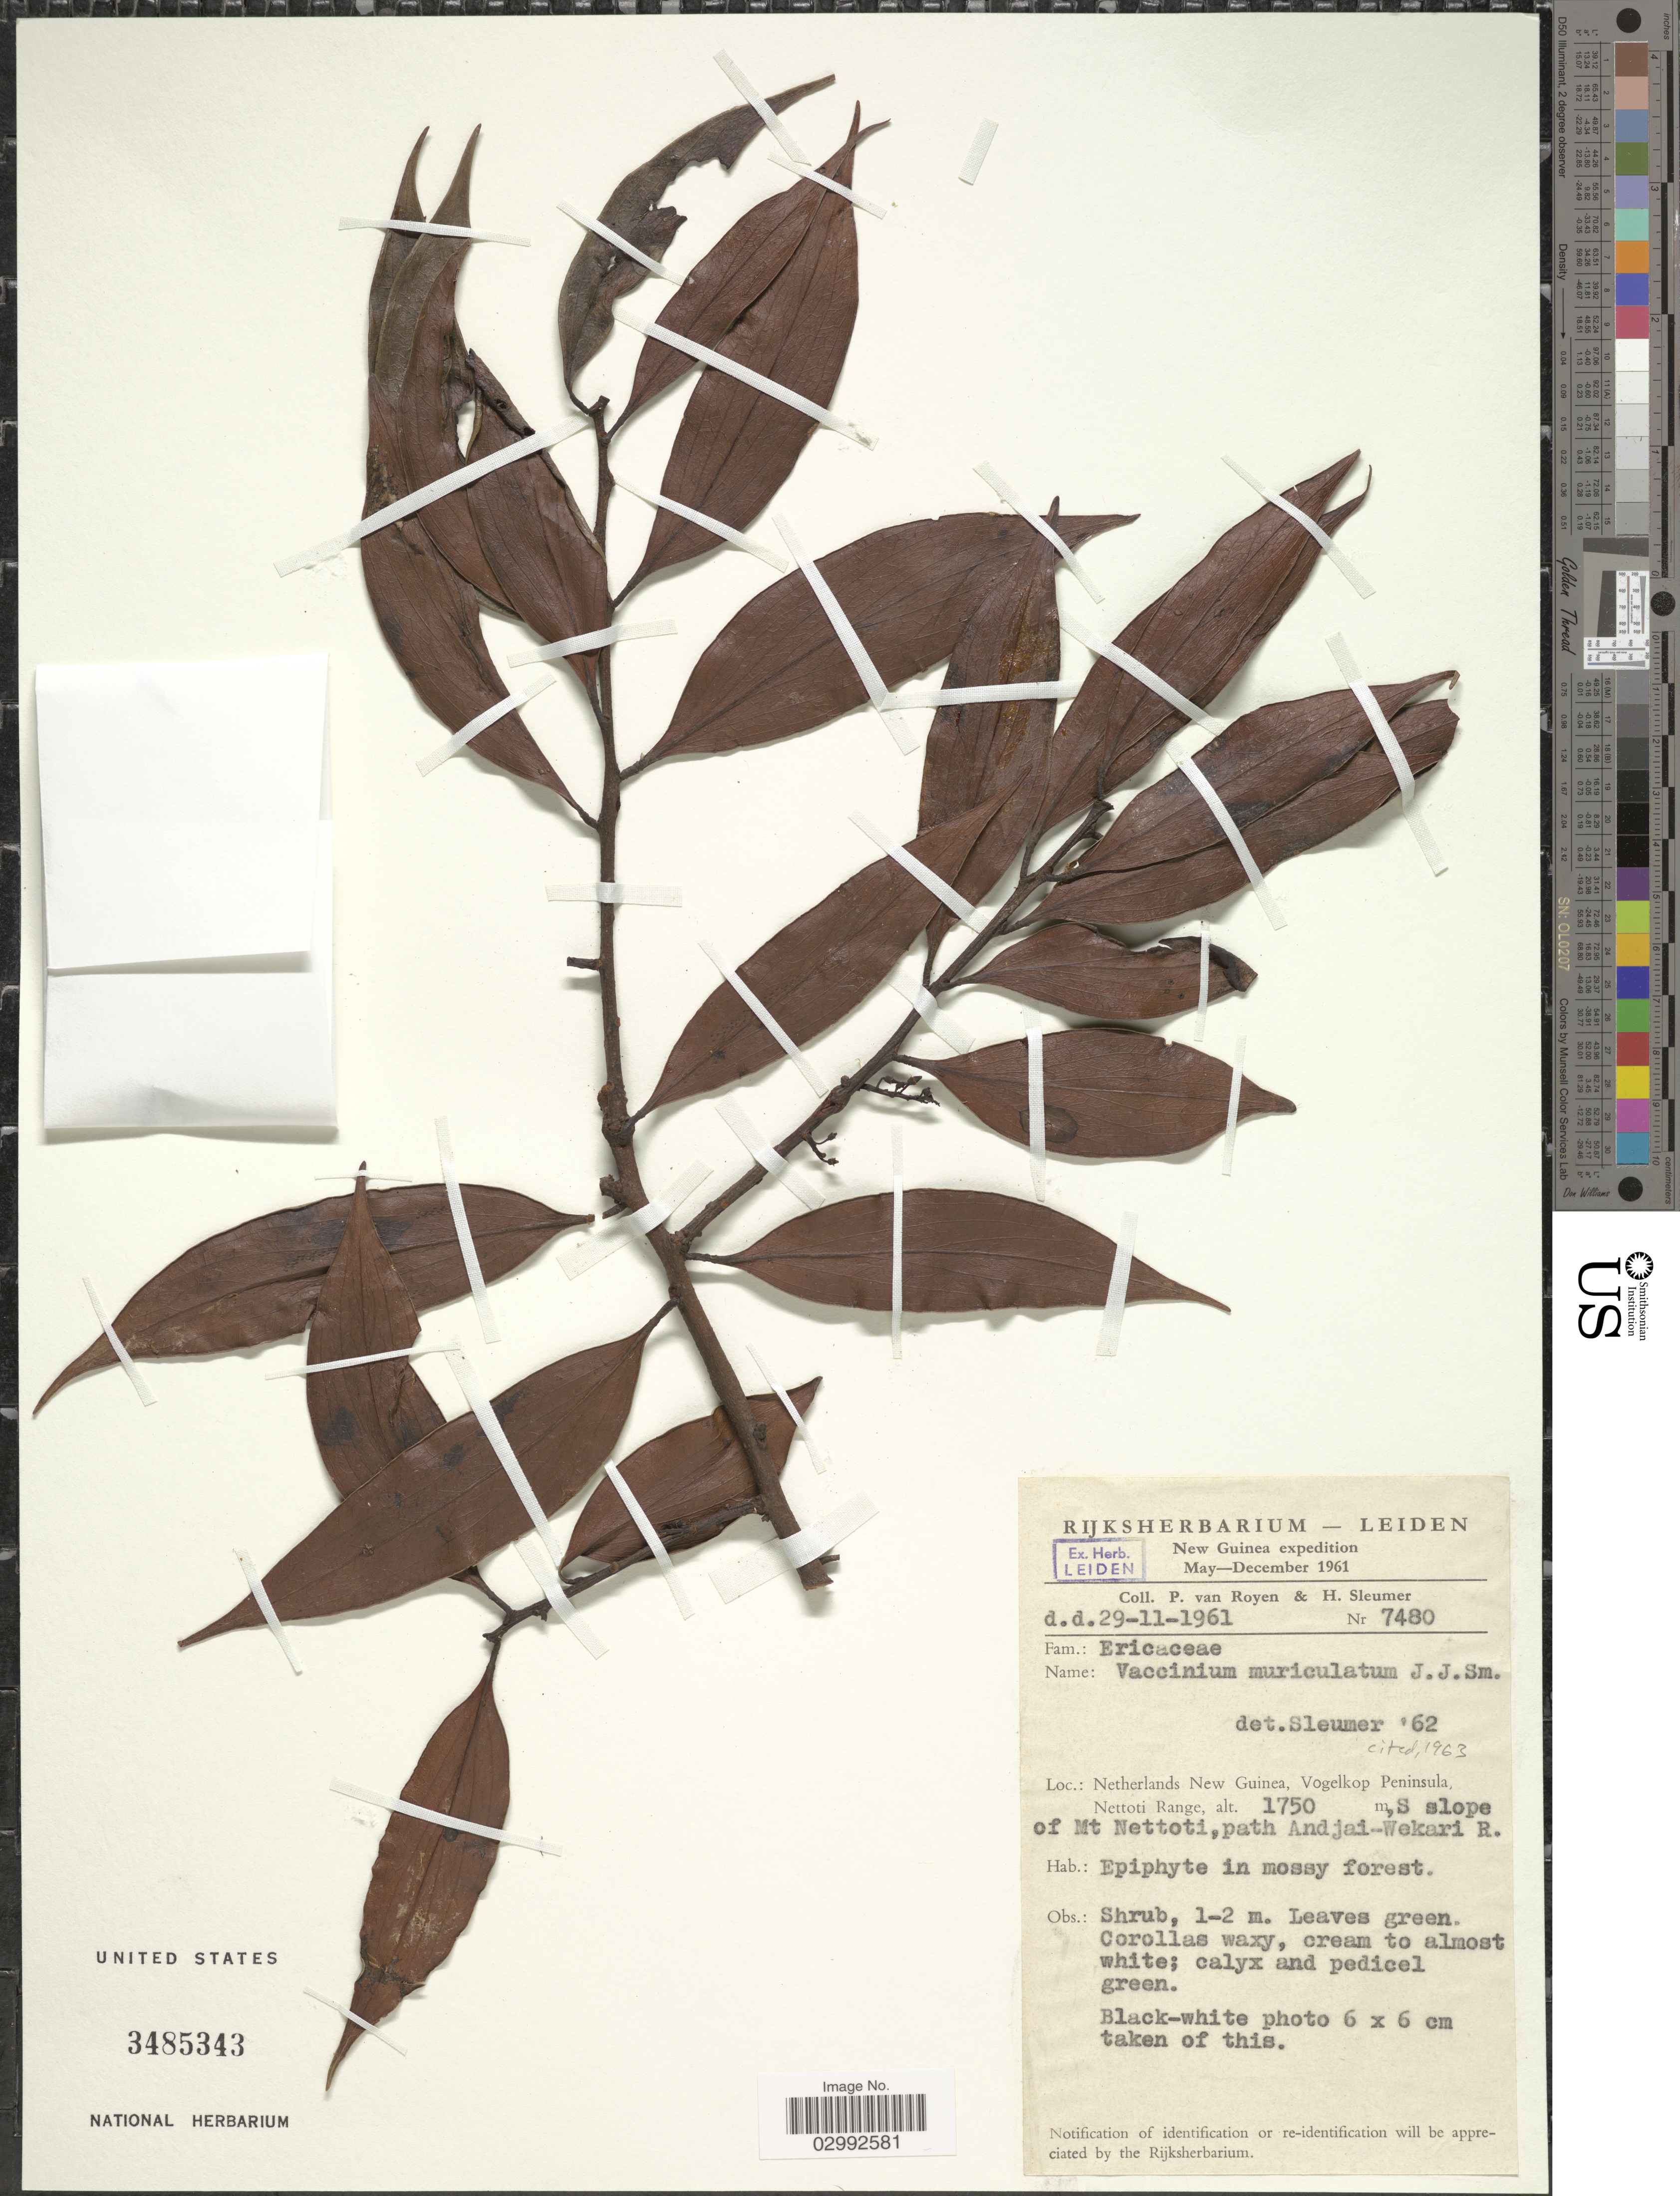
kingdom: Plantae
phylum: Tracheophyta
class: Magnoliopsida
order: Ericales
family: Ericaceae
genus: Vaccinium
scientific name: Vaccinium muriculatum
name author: J.J. Sm.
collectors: P. van Royen & H. O. Sleumer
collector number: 7480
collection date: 1961-11-29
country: Indonesia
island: New Guinea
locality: New Guinea, Netherlands New Guinea, Vogelkop Peninsula, Nettoti Range, S slope of Mt Nettoti, path Andjai-Wekari R.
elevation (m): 1750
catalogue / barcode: US 3485343